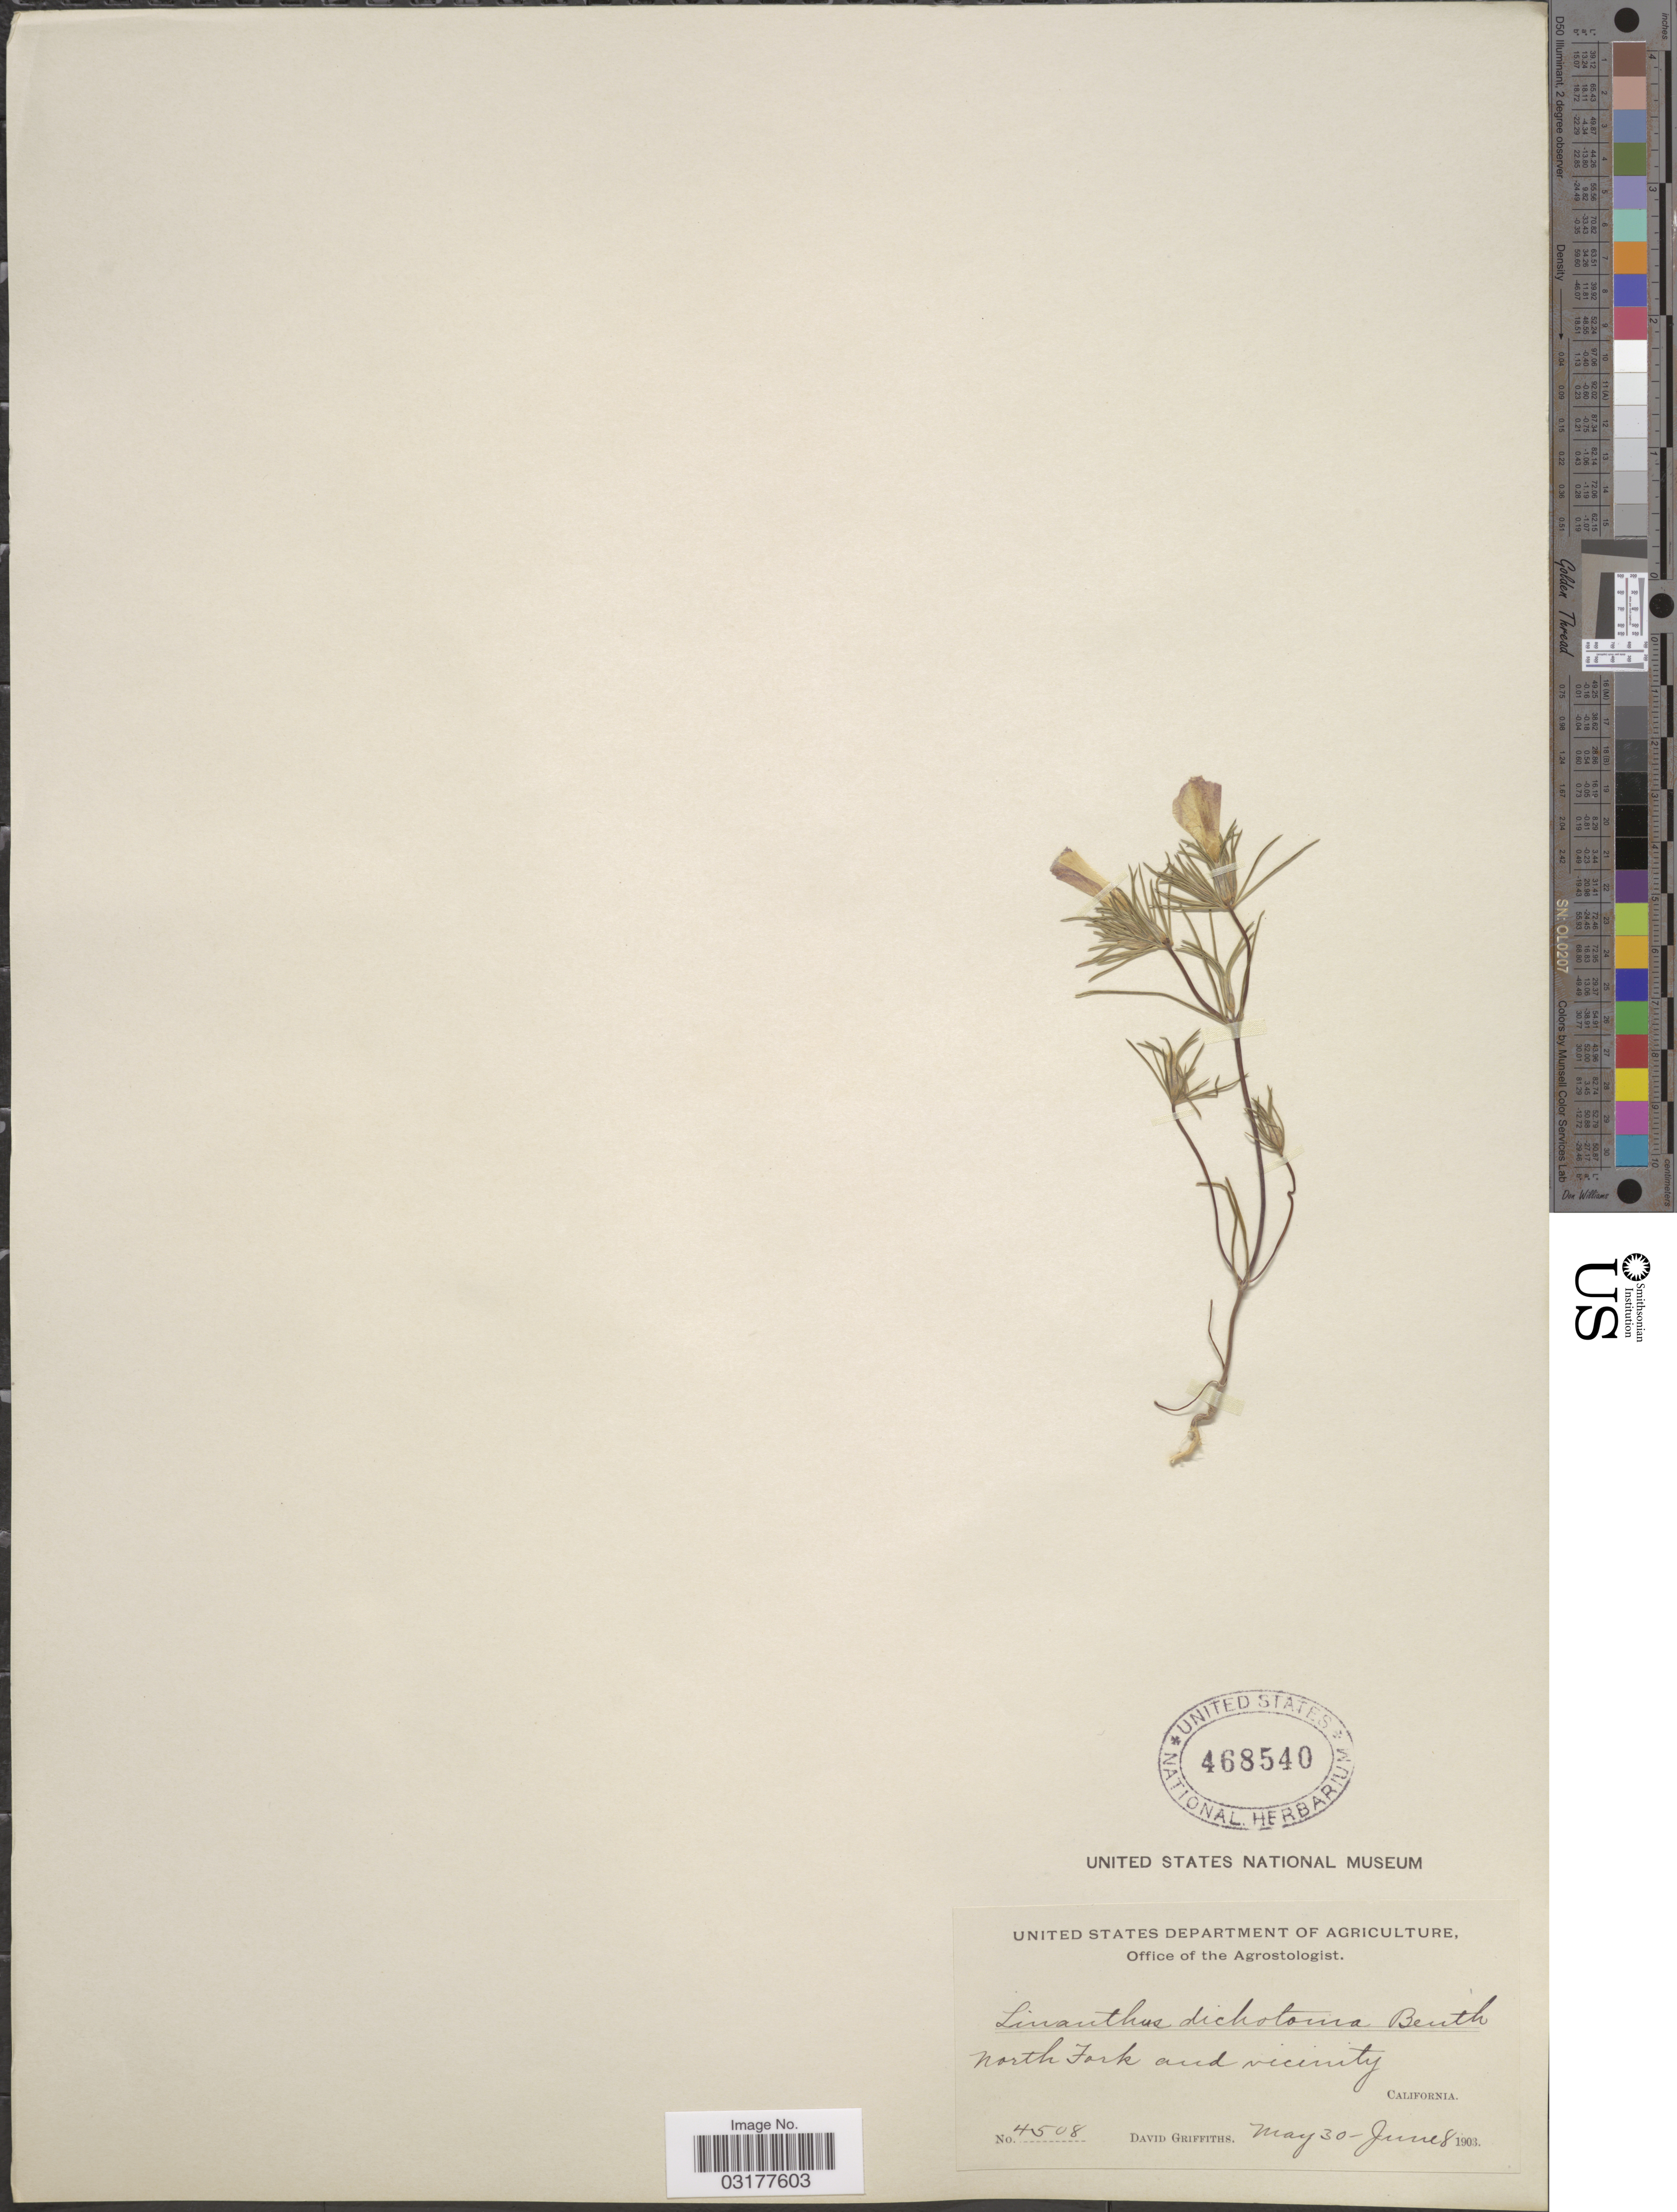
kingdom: Plantae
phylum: Tracheophyta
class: Magnoliopsida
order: Ericales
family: Polemoniaceae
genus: Linanthus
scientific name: Linanthus dichotomus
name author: Benth.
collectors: D. Griffiths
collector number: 4508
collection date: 1903-05-30/1903-06-08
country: United States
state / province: California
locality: North Fork and vicinity.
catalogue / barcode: US 468540